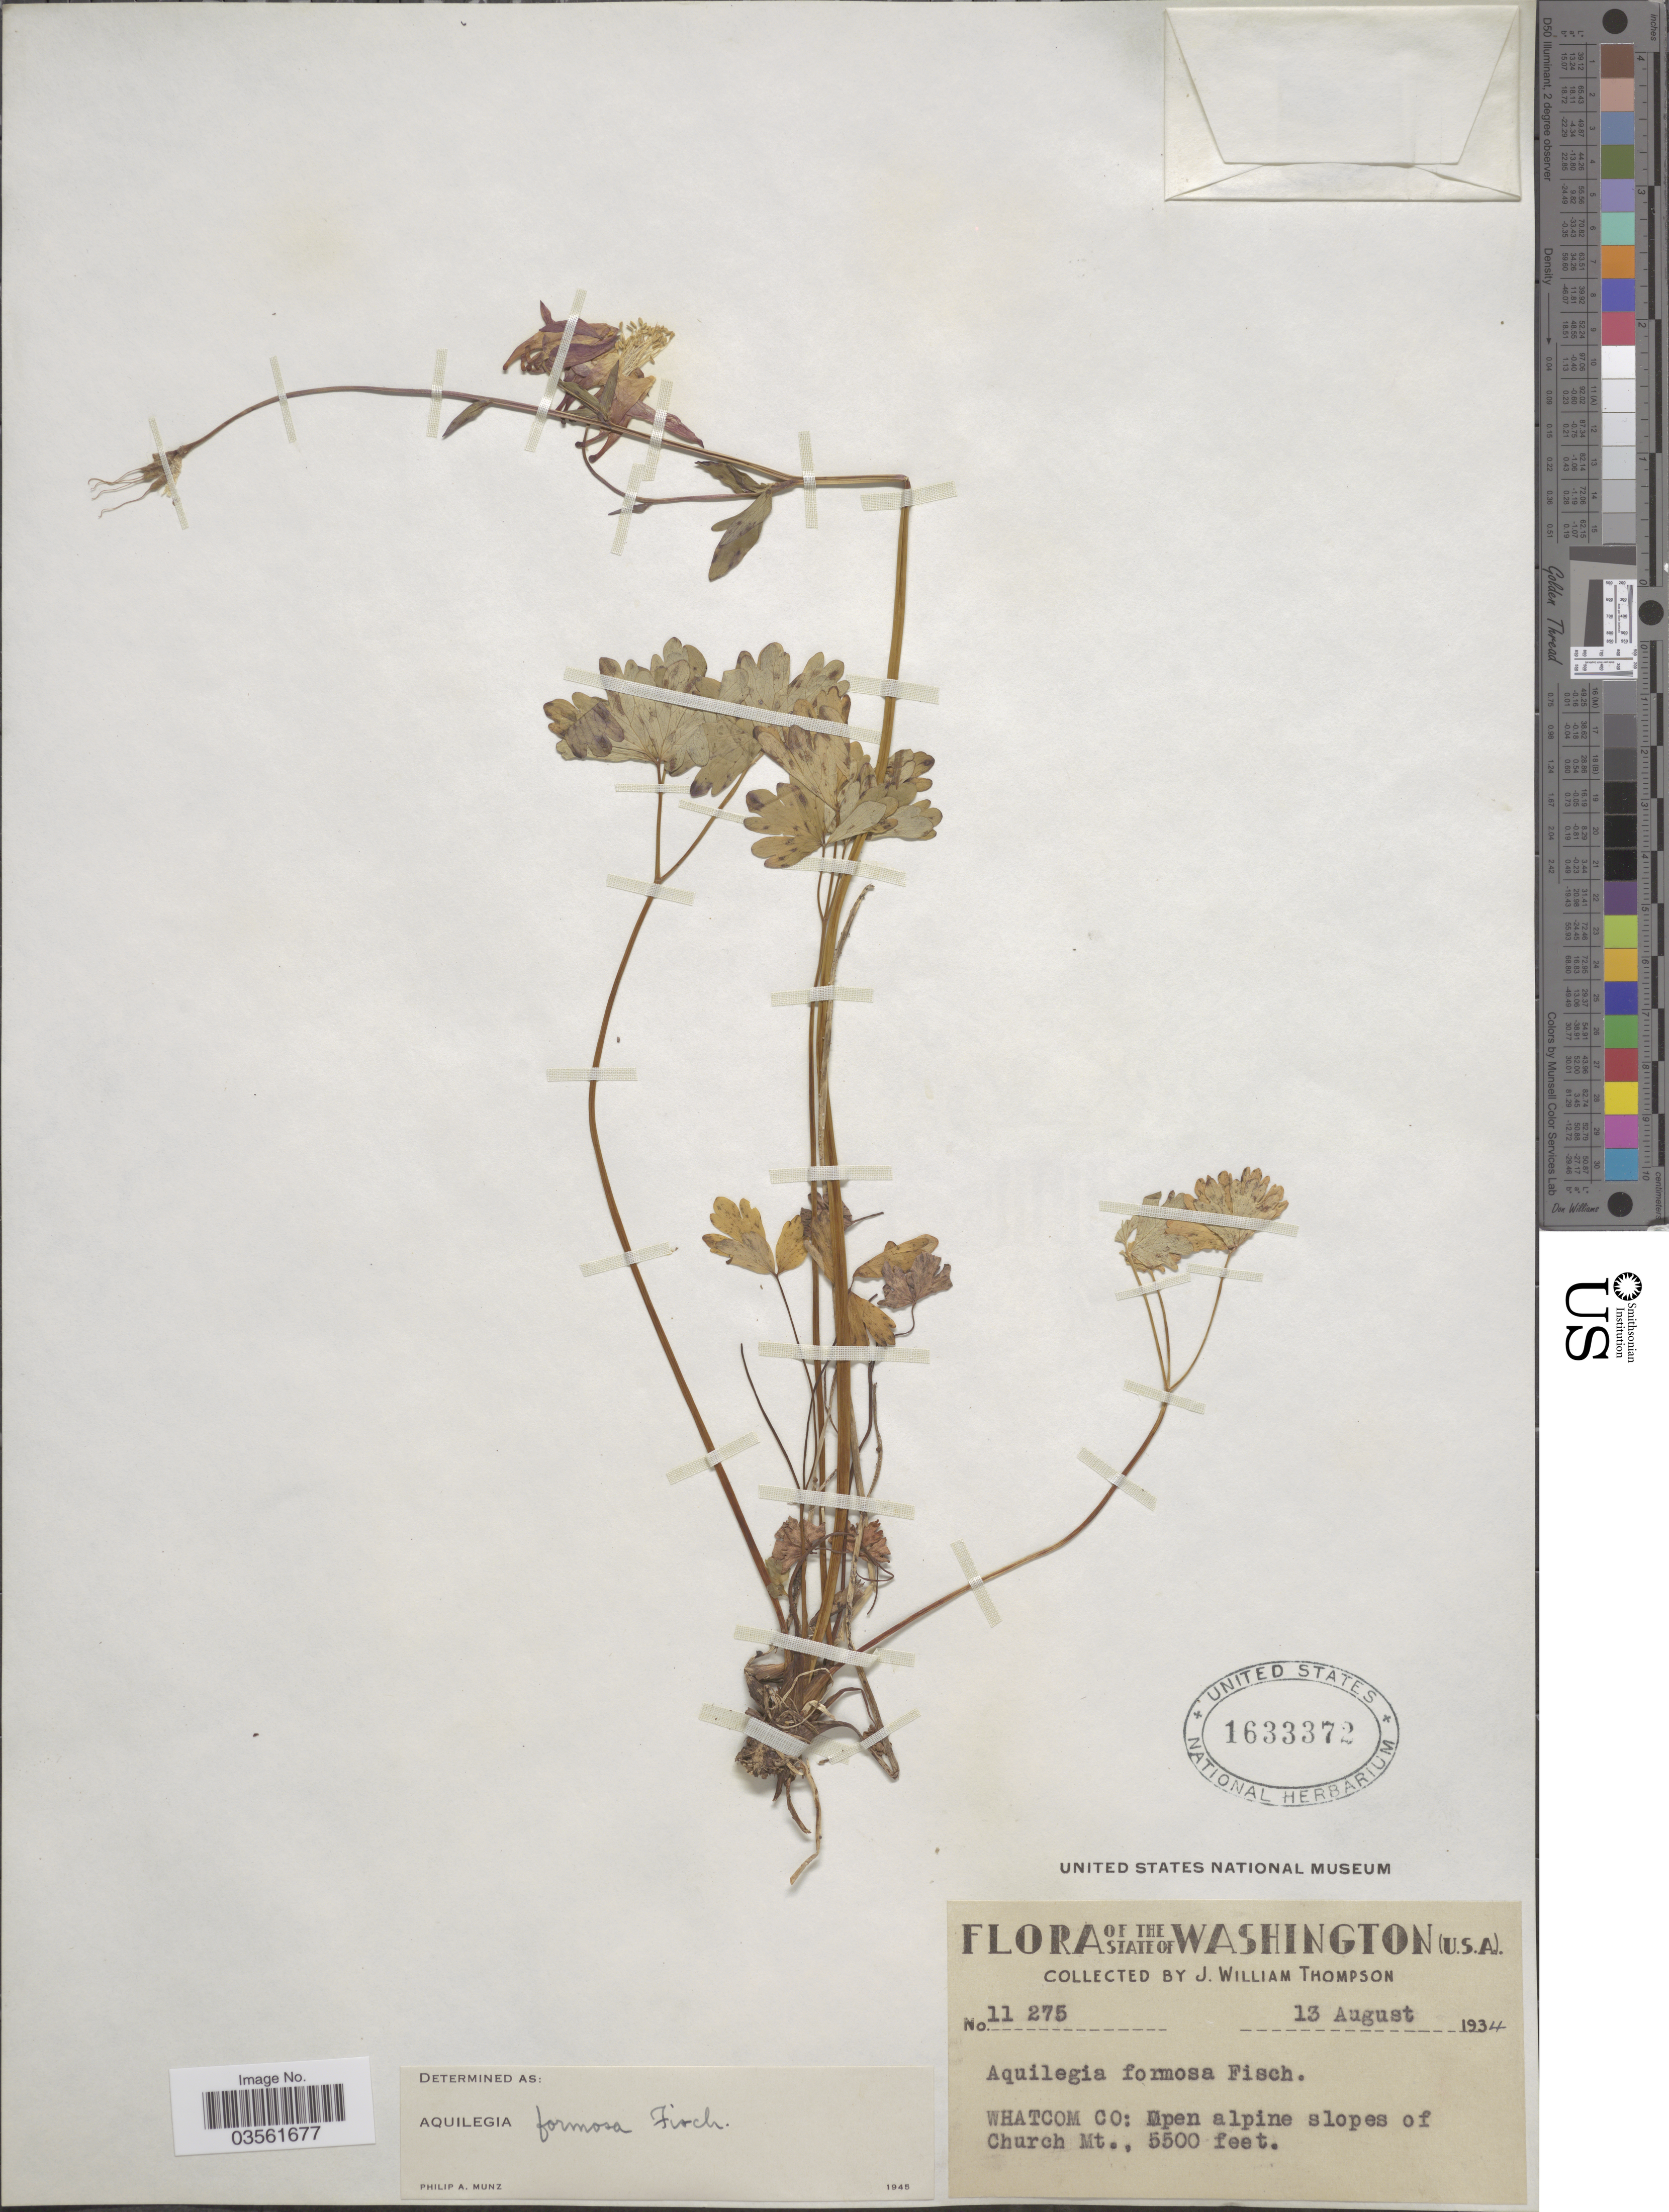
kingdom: Plantae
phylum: Tracheophyta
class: Magnoliopsida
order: Ranunculales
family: Ranunculaceae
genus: Aquilegia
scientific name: Aquilegia formosa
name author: Fisch. ex DC.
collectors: J. W. Thompson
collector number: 11275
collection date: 1934-08-13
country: United States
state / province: Washington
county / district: Whitman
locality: Whatcom Co: Open alpine slopes of Church Mt.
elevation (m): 1676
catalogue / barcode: US 1633372